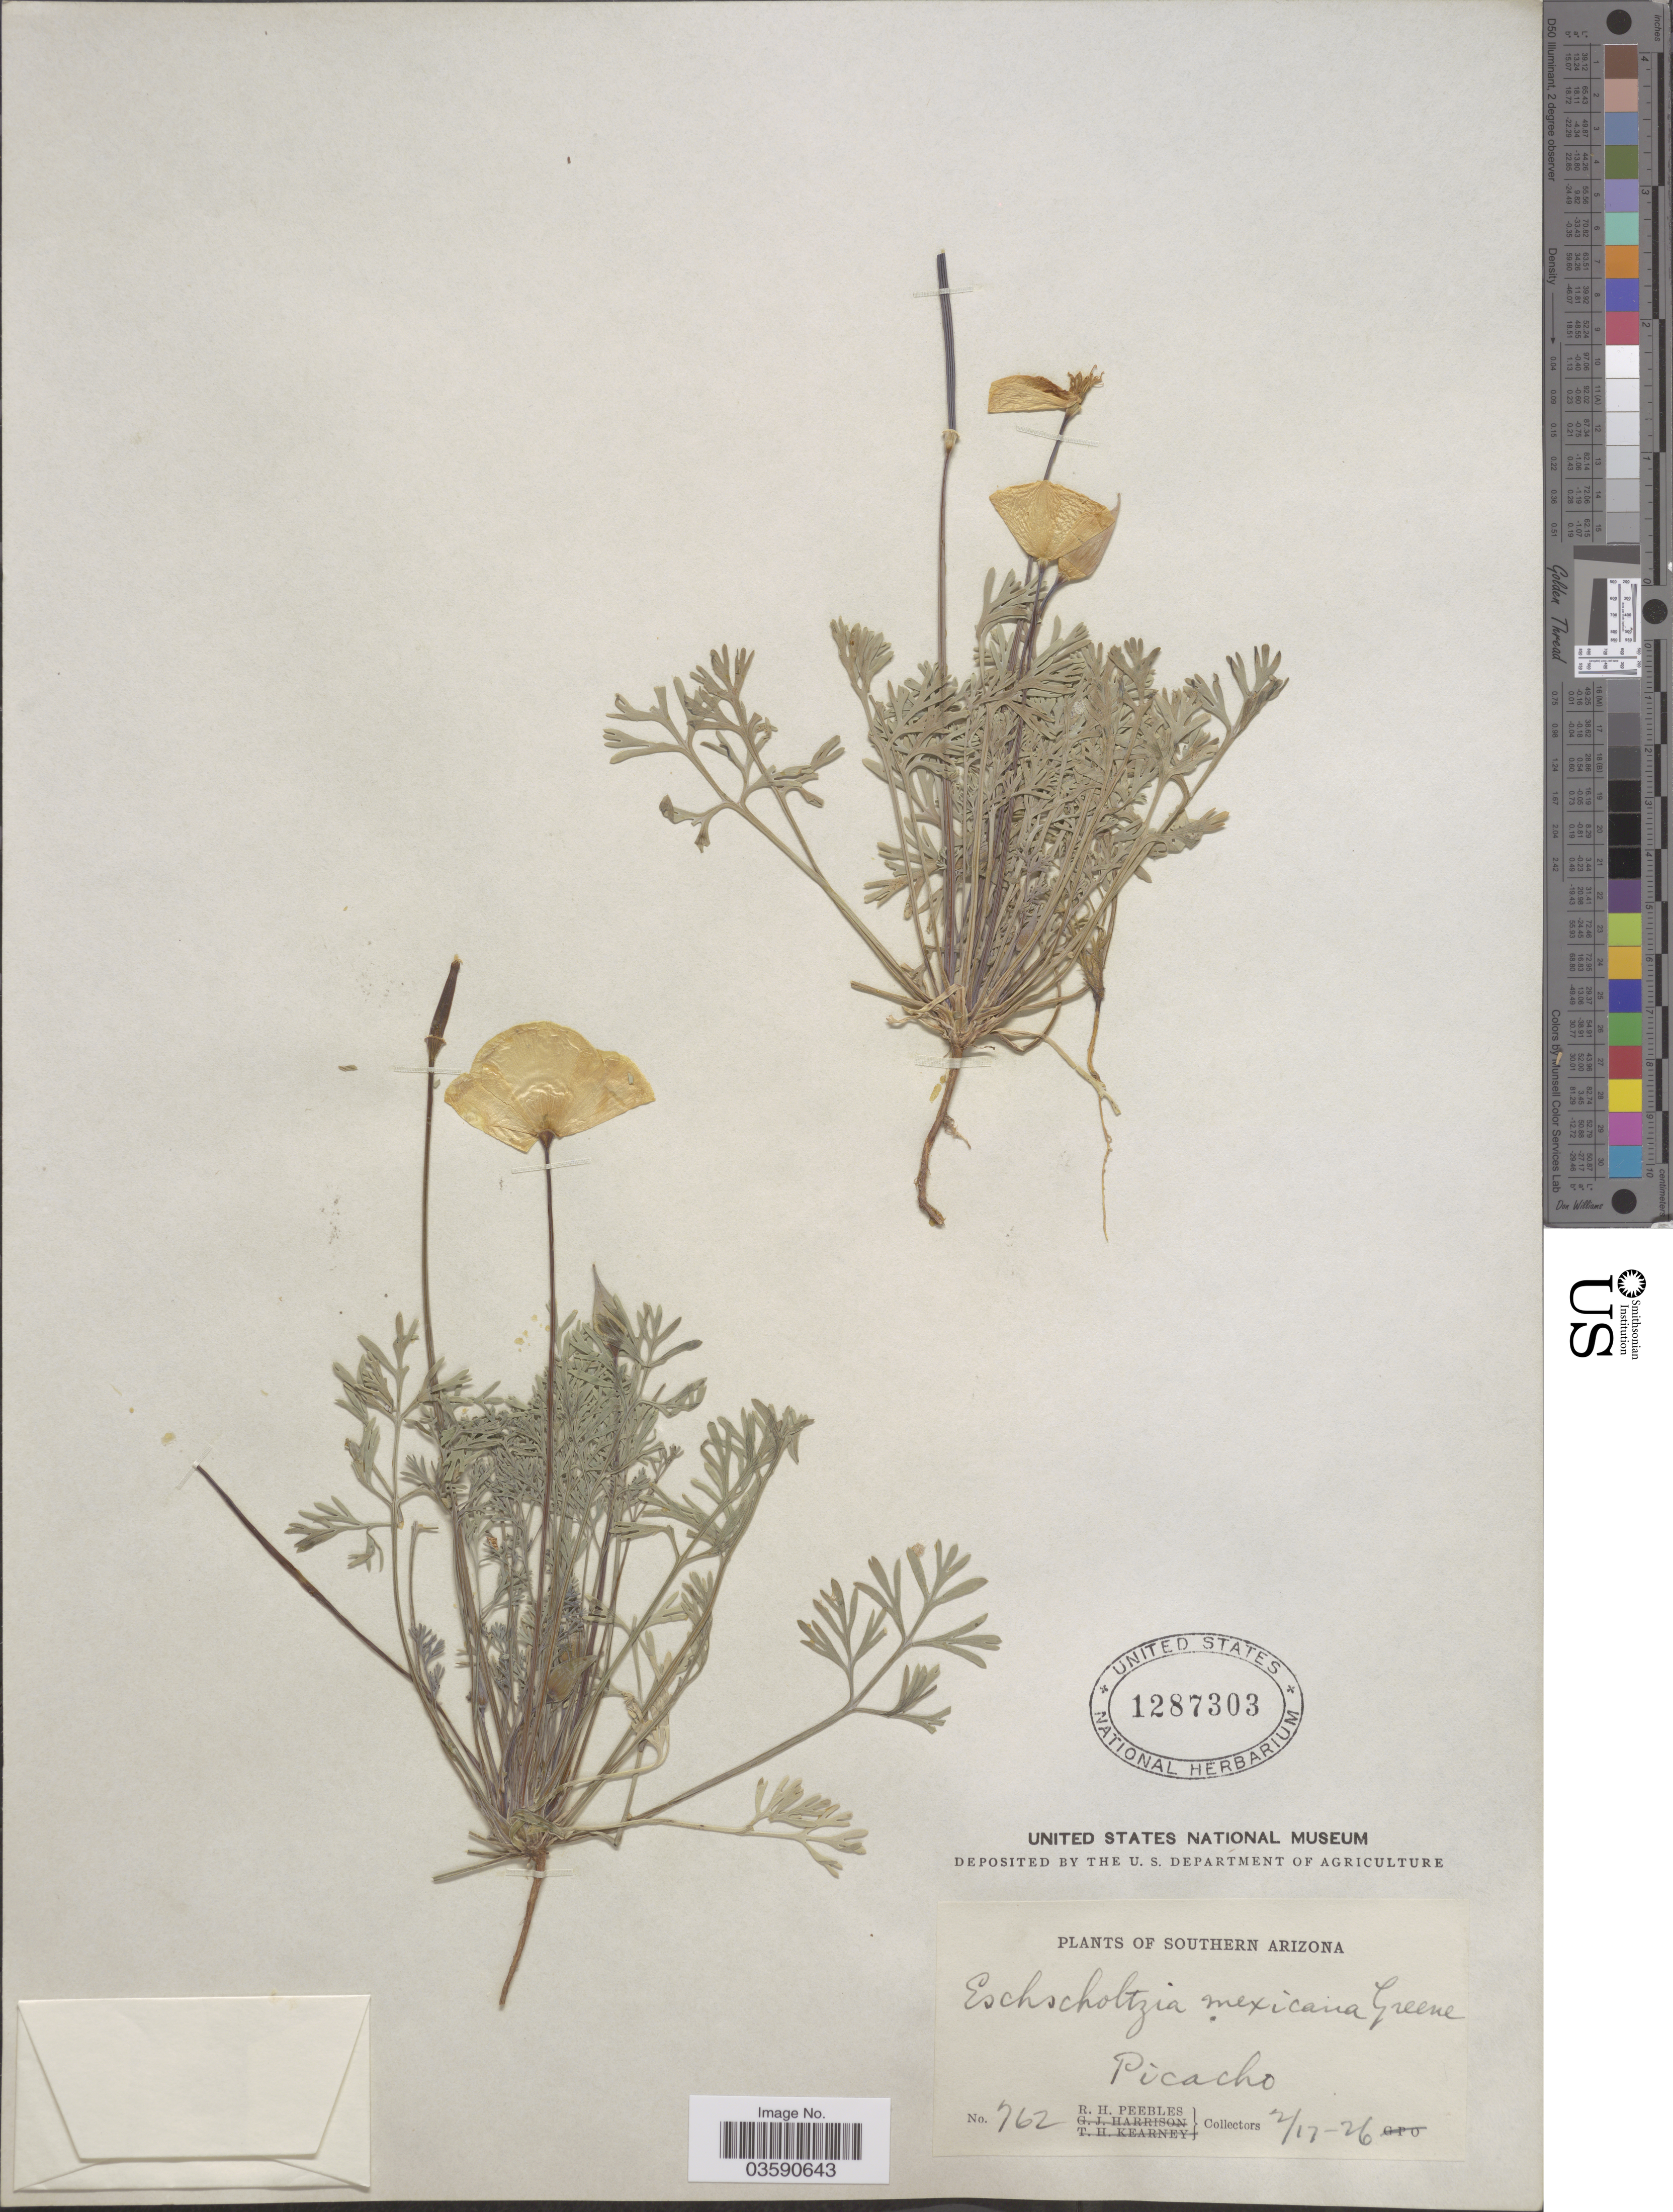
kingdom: Plantae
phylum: Tracheophyta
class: Magnoliopsida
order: Ranunculales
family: Papaveraceae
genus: Eschscholzia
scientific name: Eschscholzia mexicana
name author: Greene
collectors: R. H. Peebles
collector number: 762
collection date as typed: Transcribed d/m/y: 17/2/26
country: United States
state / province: Arizona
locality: Southern Arizona. Picacho.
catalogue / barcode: US 1287303